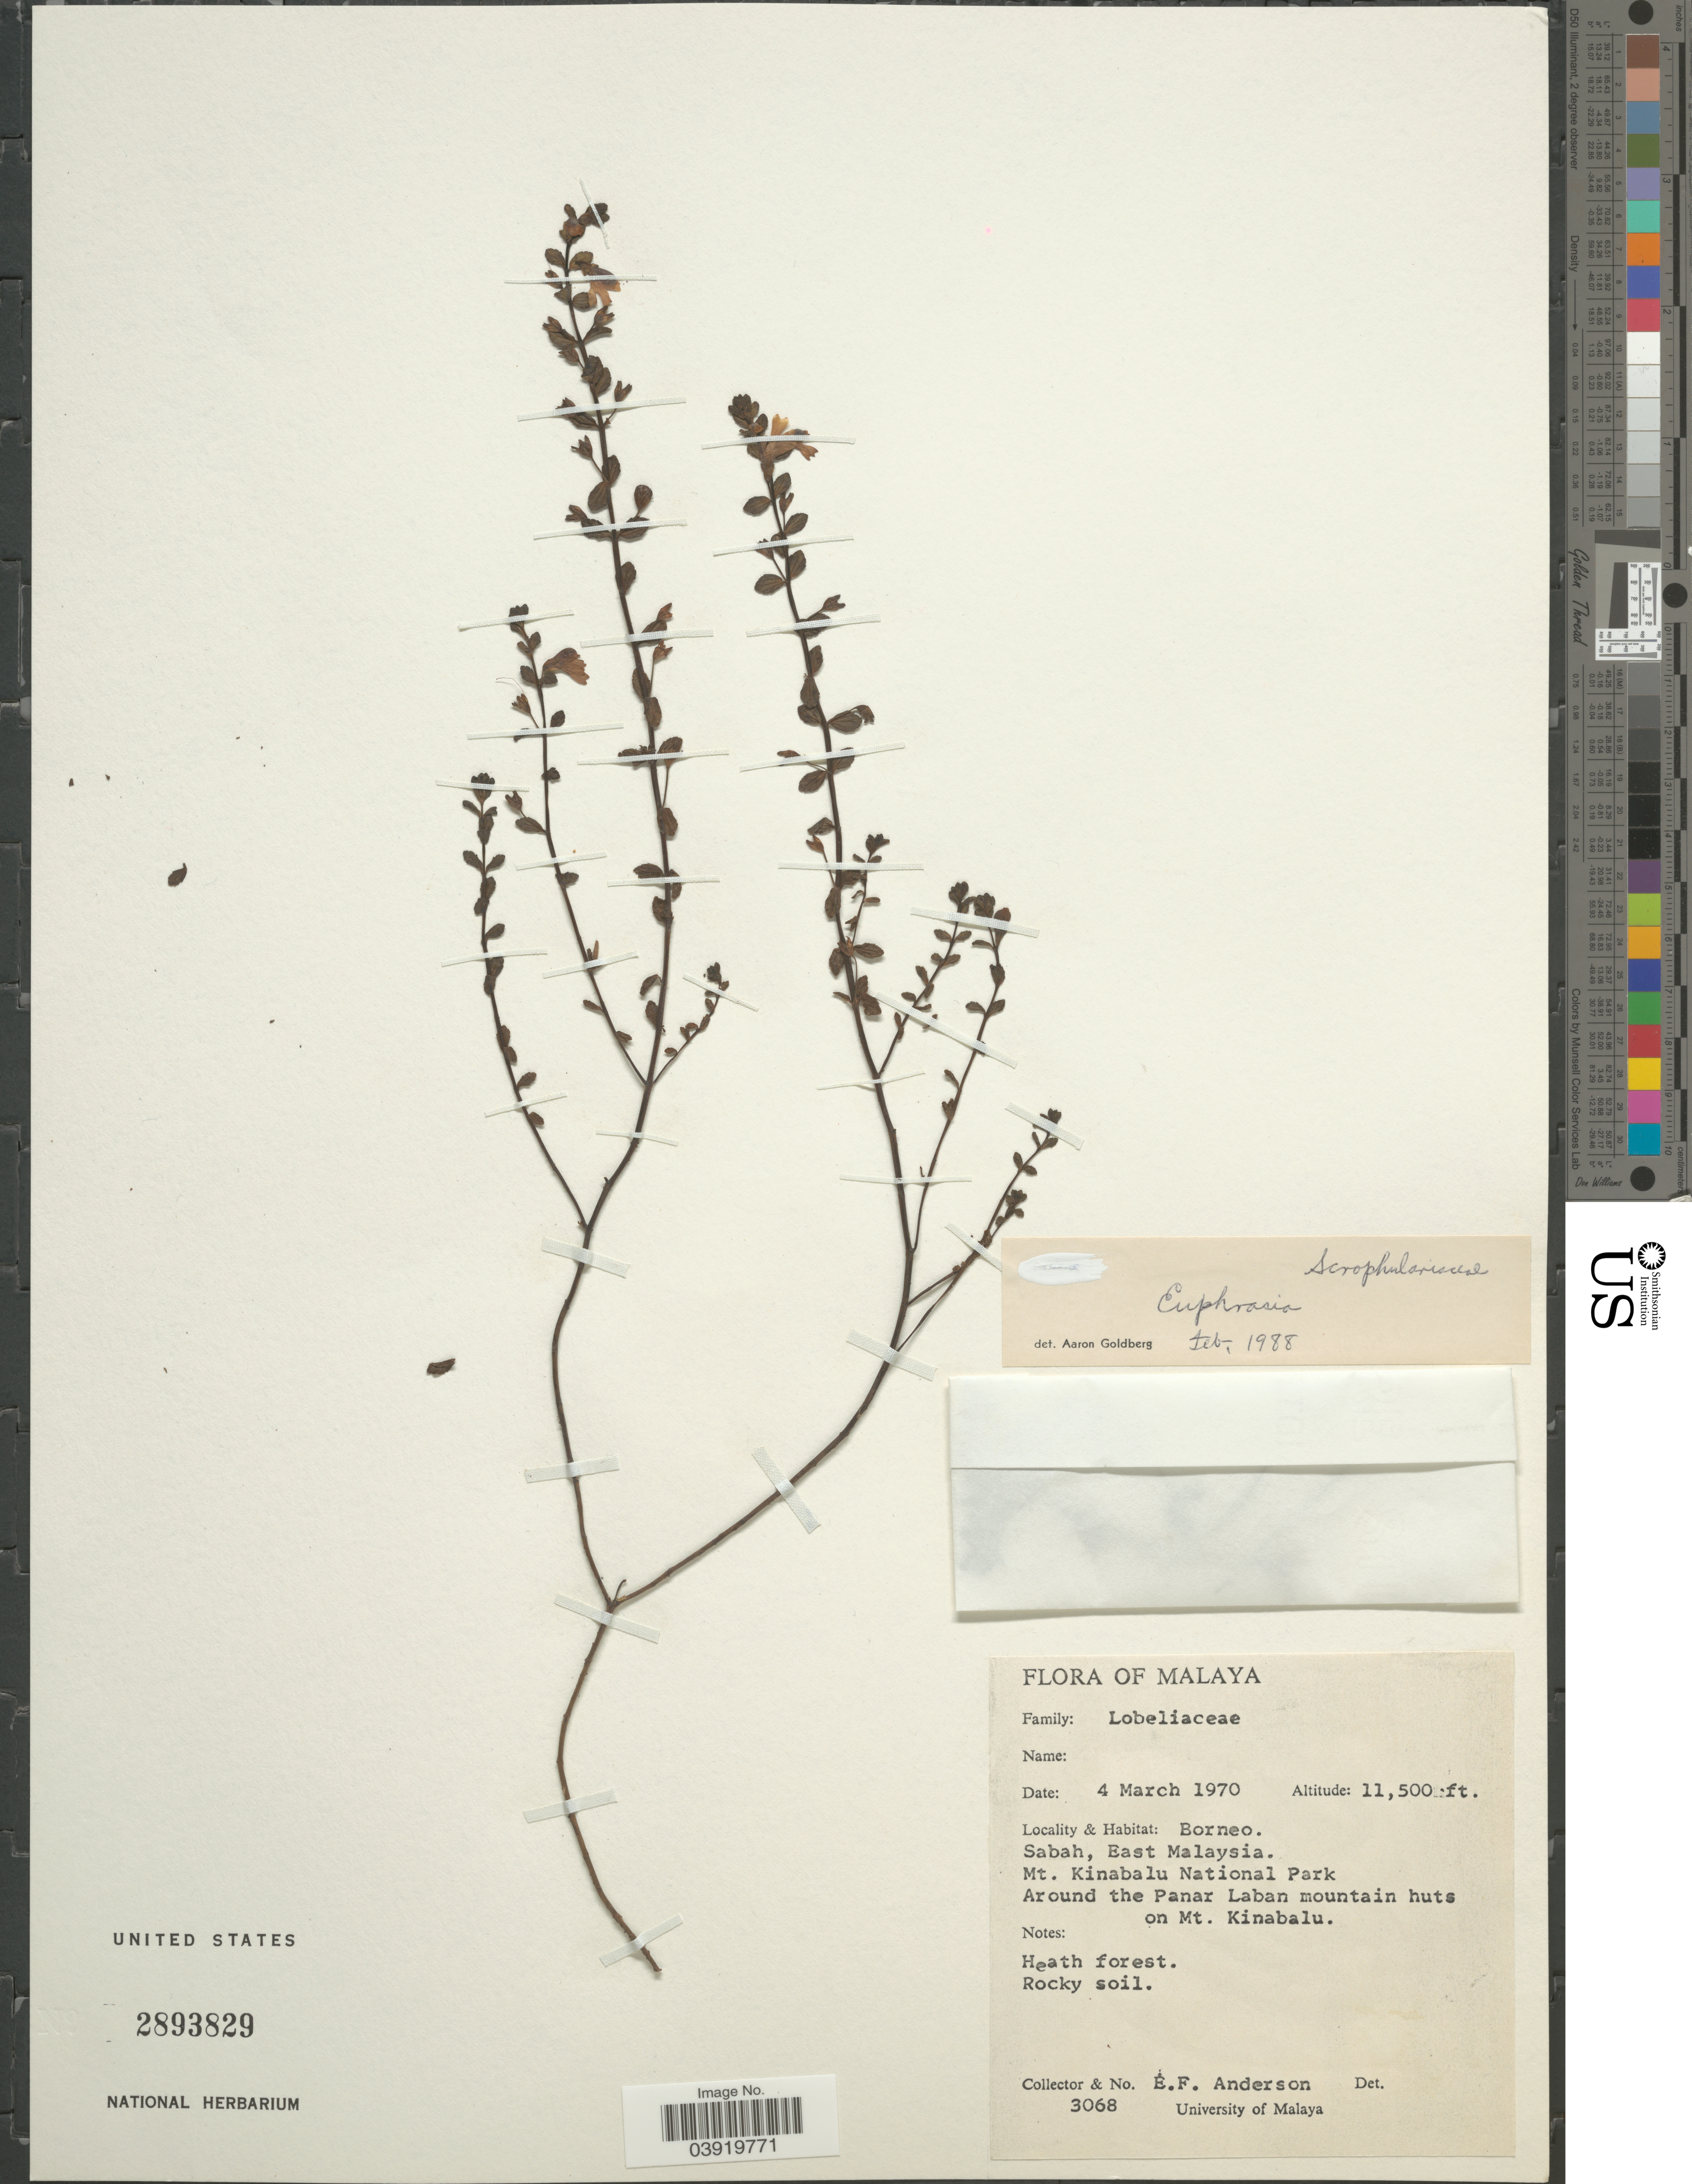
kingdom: Plantae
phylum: Tracheophyta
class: Magnoliopsida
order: Lamiales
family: Orobanchaceae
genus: Euphrasia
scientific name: Euphrasia sp.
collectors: E. F. Anderson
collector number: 3068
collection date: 1970-03-04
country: Malaysia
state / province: Sabah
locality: Malaya. Borneo. East Malaysia. Mt. Kinabalu National Park. Around the Panar Laban mountain huts on Mt. Kinabalu.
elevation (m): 3505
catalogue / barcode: US 2893829